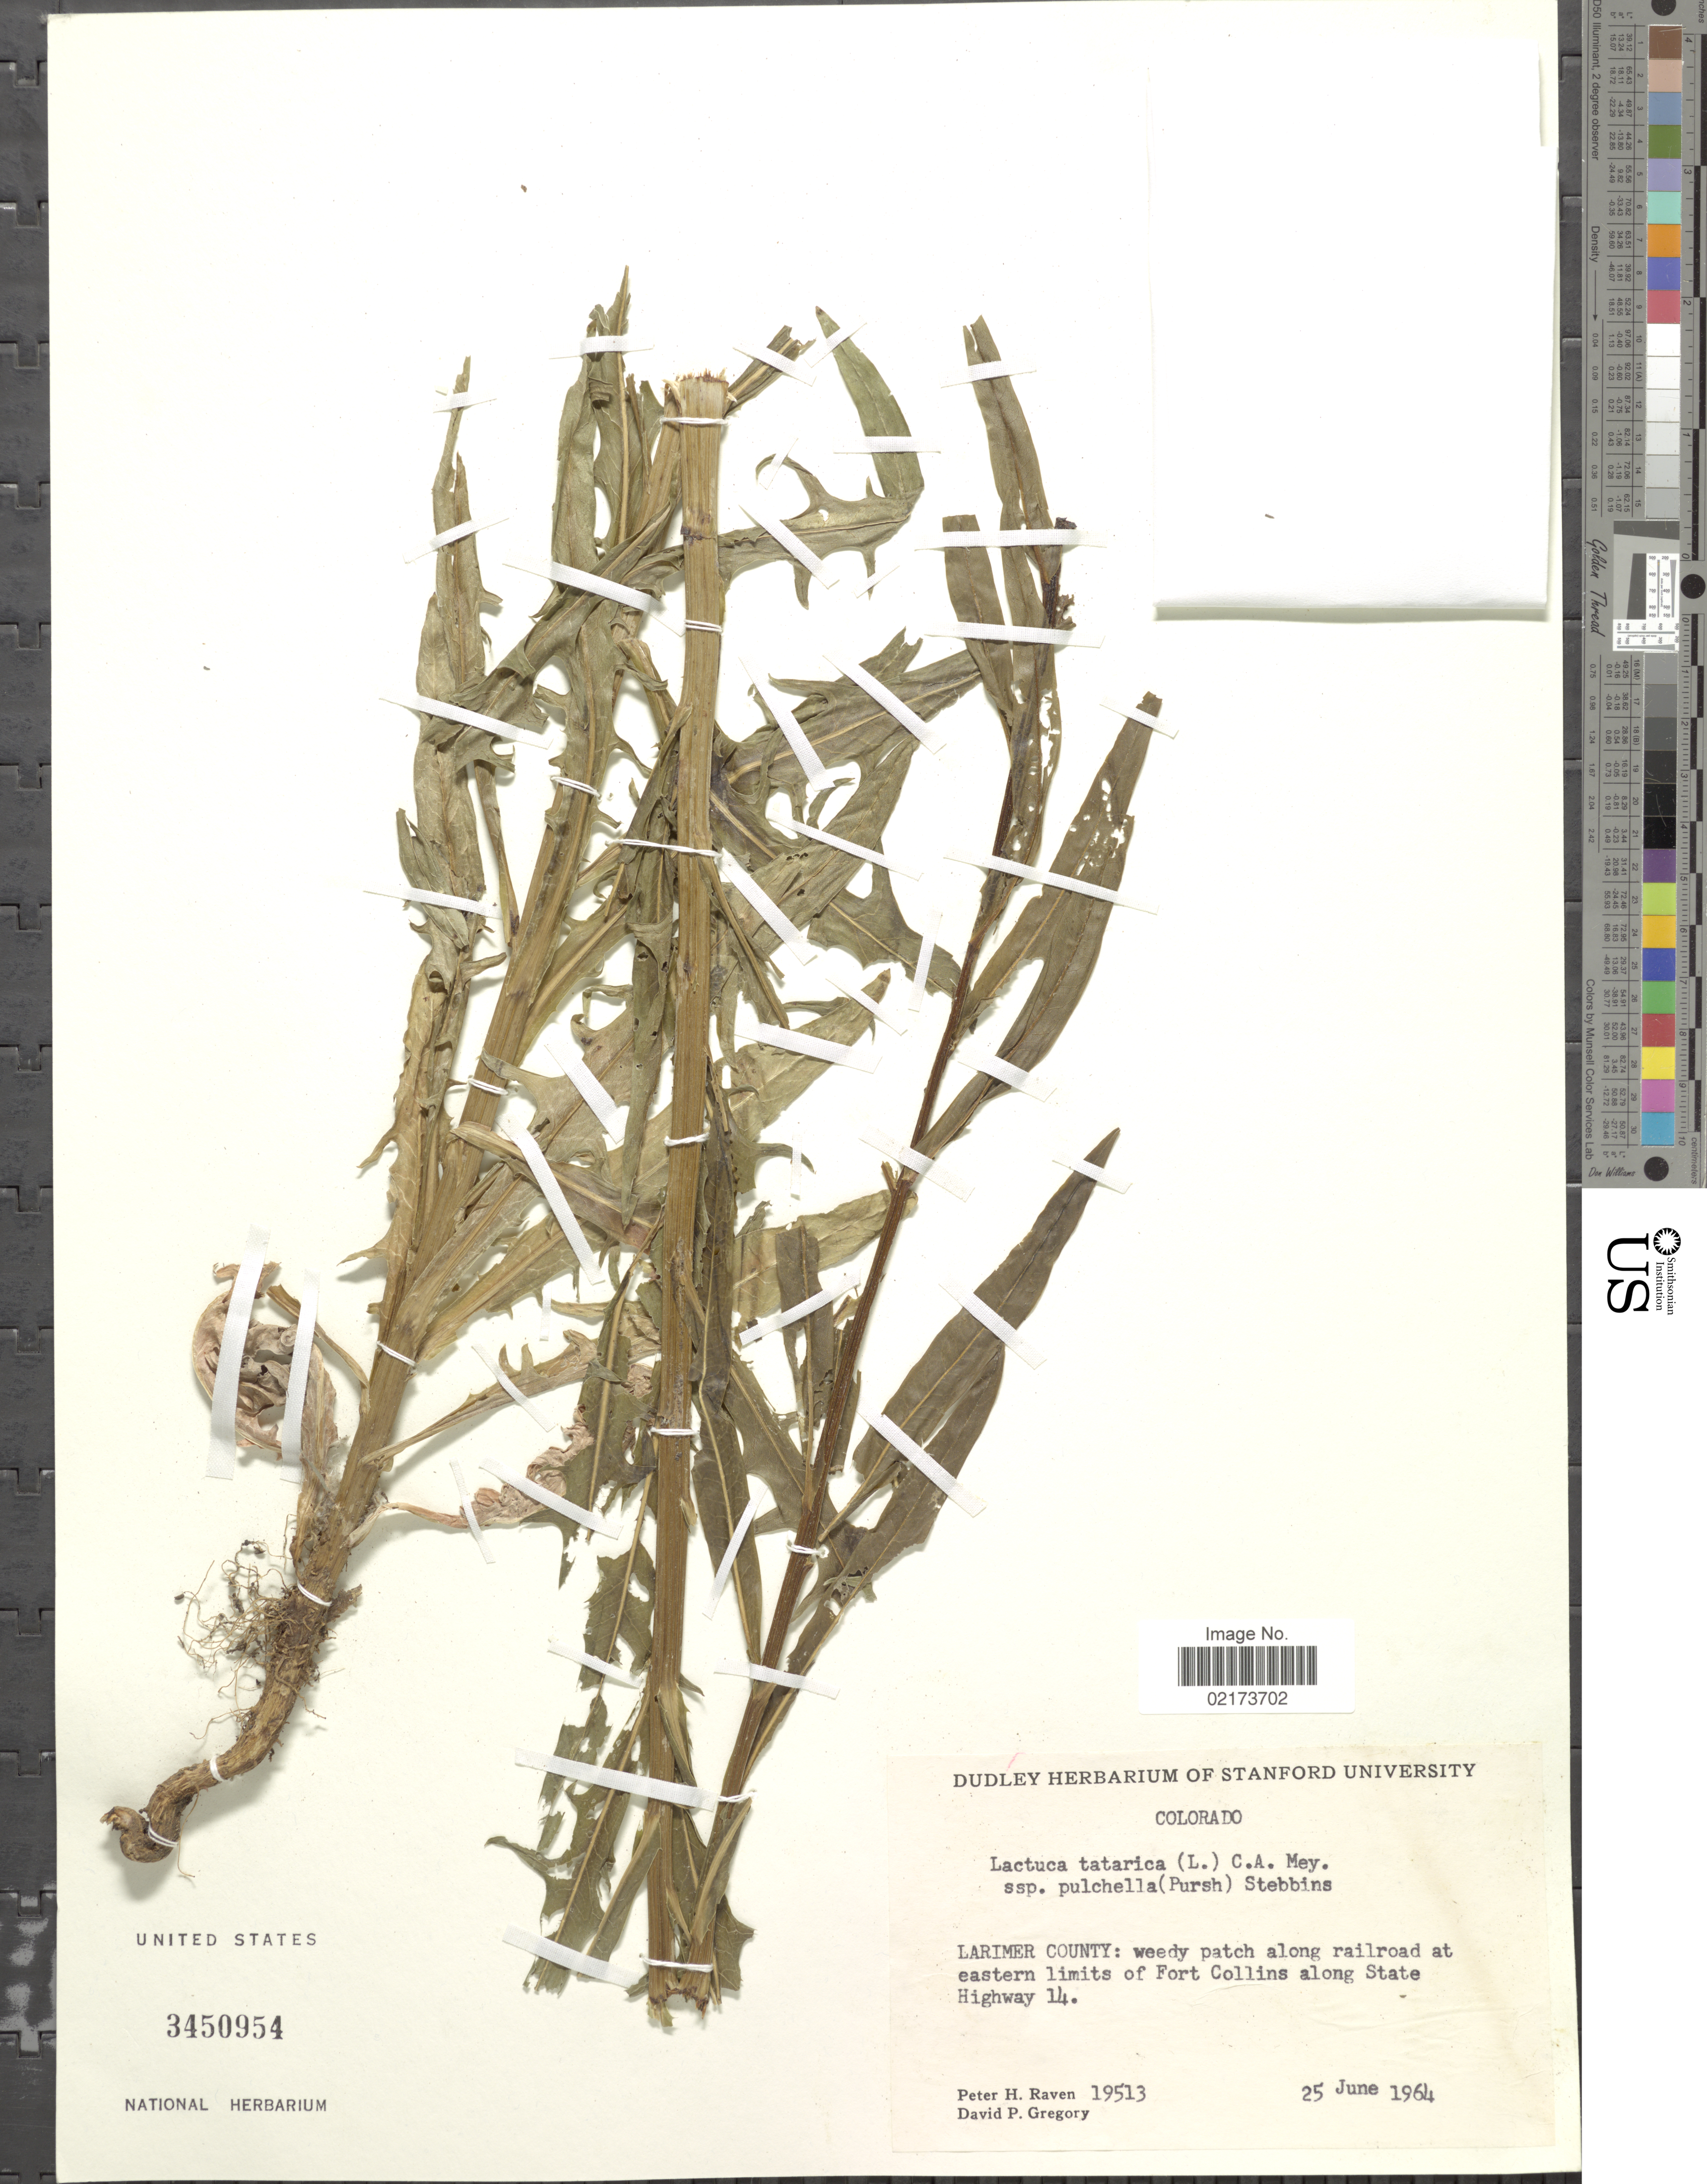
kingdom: Plantae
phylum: Tracheophyta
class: Magnoliopsida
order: Asterales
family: Asteraceae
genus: Lactuca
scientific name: Lactuca tatarica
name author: (L.) C.A. Mey.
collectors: P. Raven & D. Gregory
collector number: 19513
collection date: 1964-06-25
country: United States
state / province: Colorado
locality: Larimer County, along railroad at eastern limits of Fort Collins along State Highway 14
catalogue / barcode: US 3450954